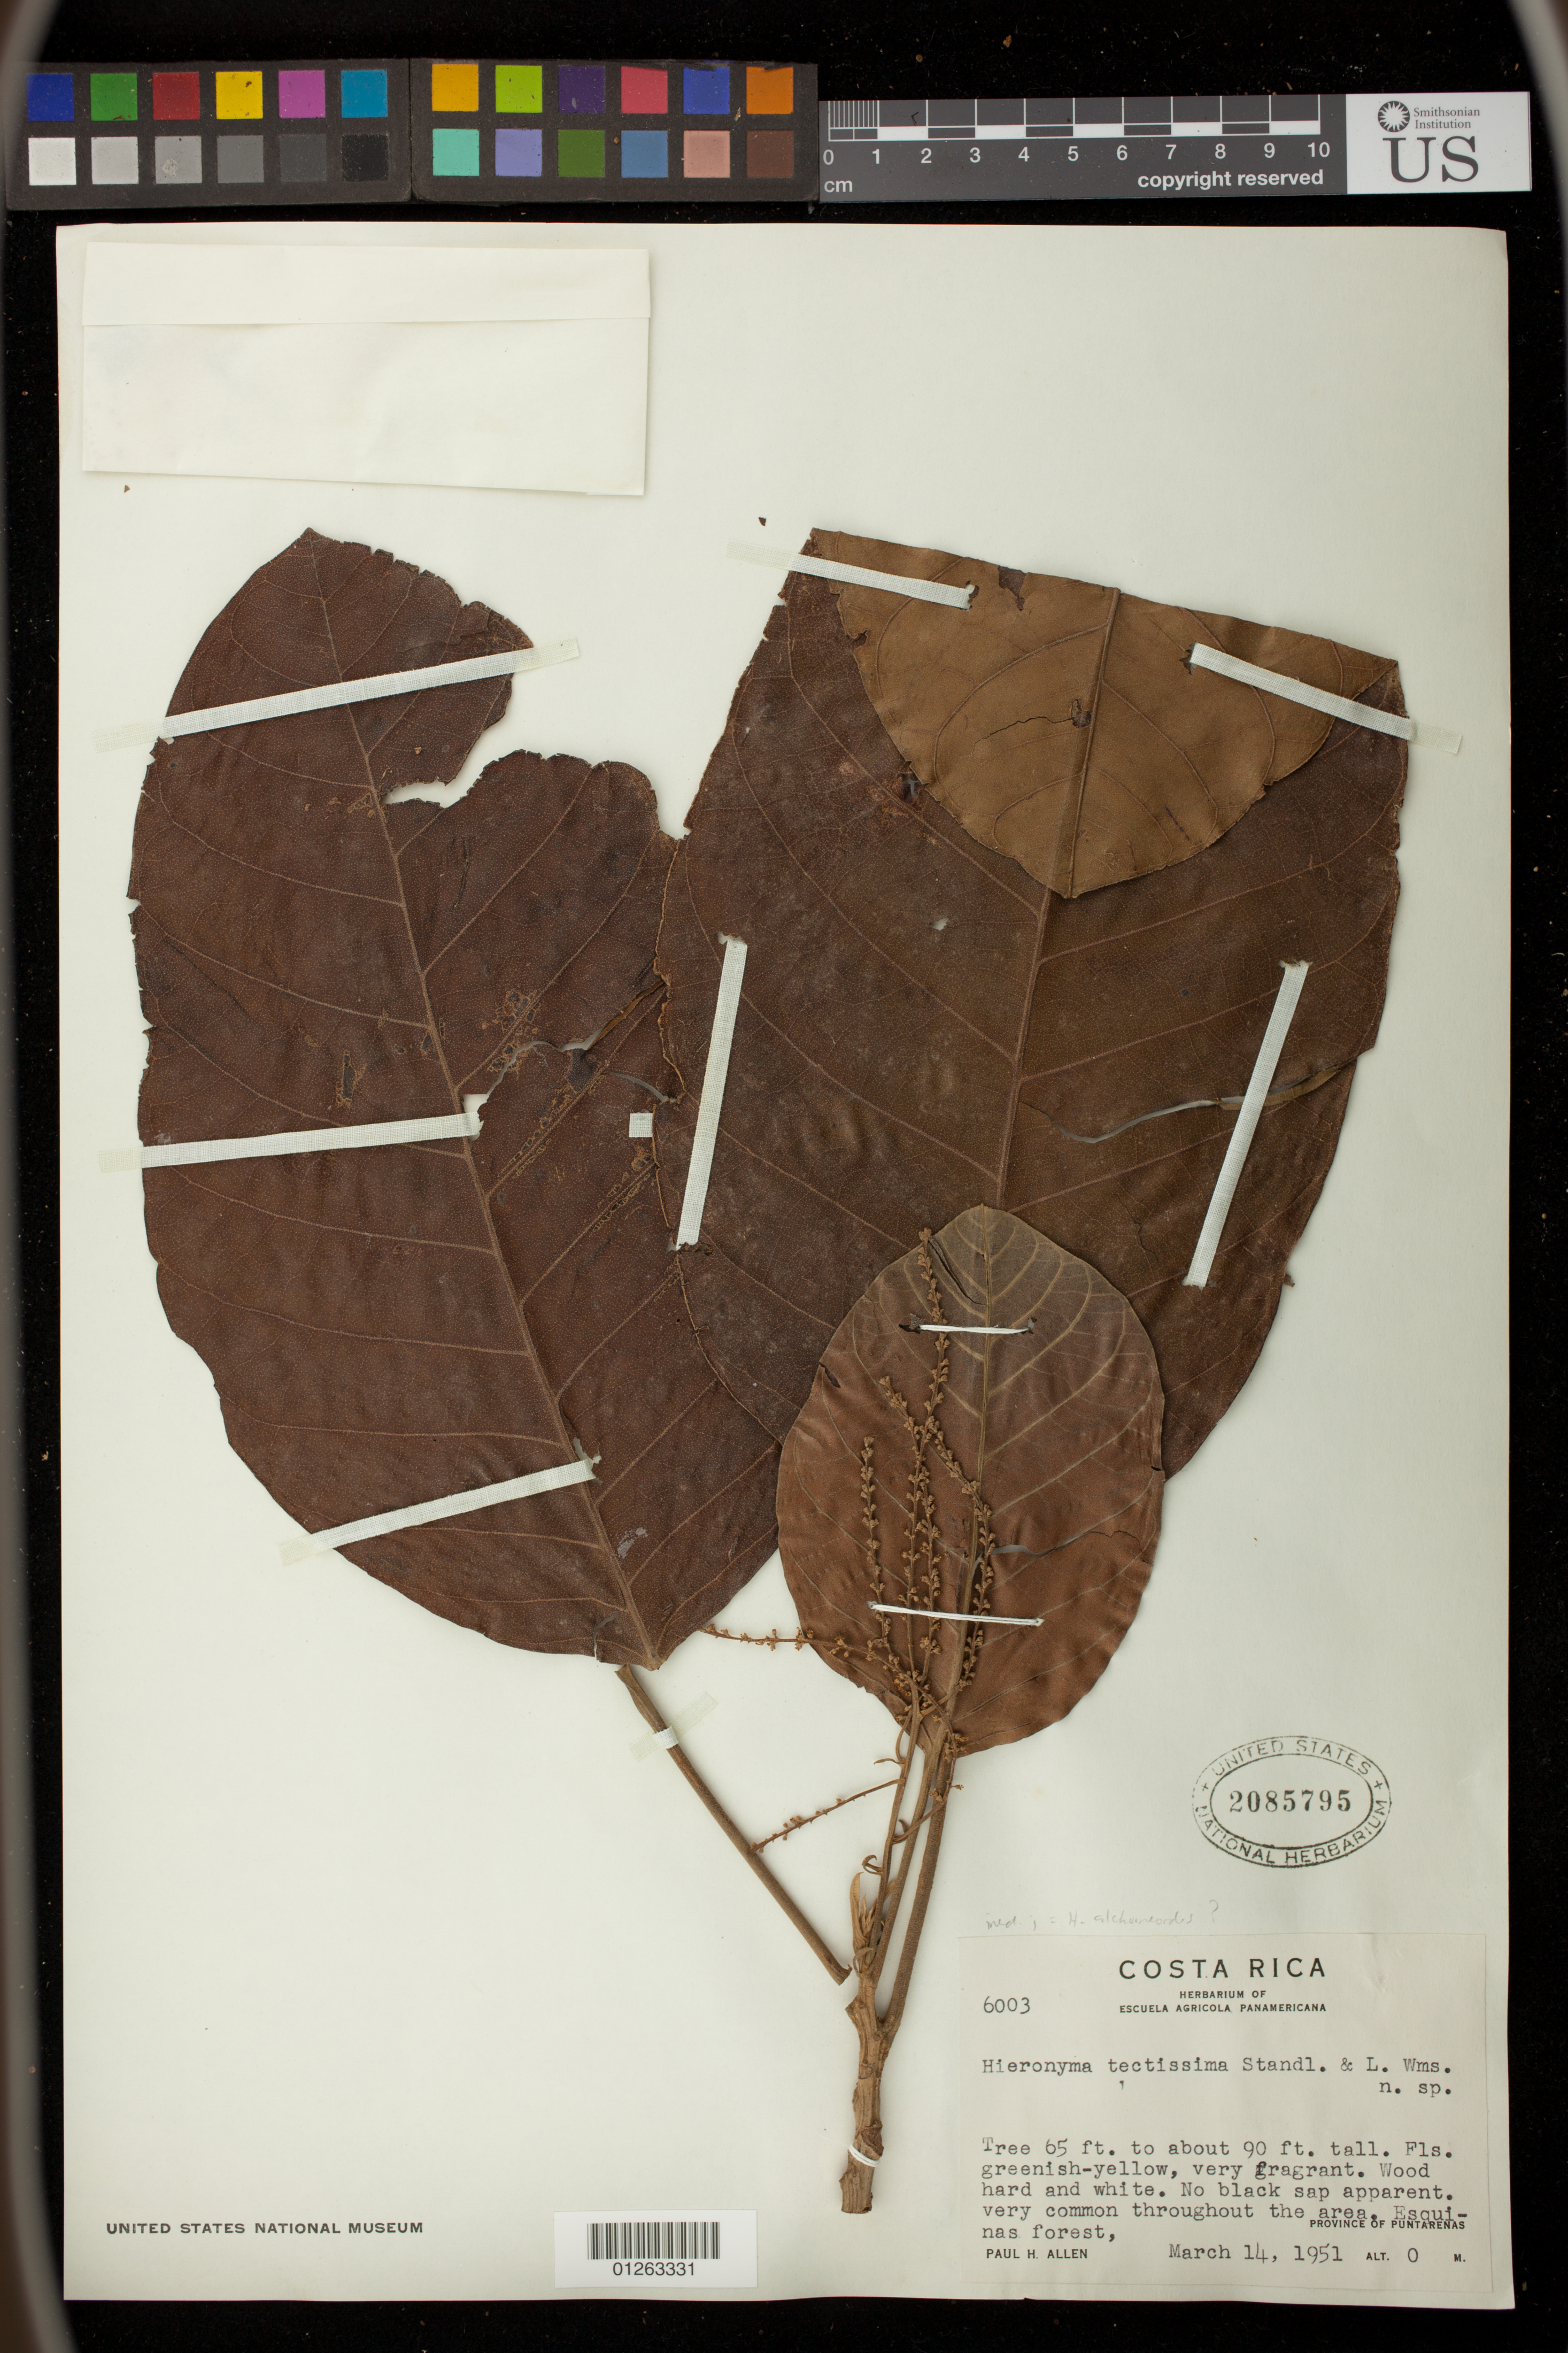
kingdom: Plantae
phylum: Tracheophyta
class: Magnoliopsida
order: Malpighiales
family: Phyllanthaceae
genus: Hieronyma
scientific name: Hieronyma alchorneoides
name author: Allemão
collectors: P. H. Allen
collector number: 6003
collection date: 1951-03-14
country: Costa Rica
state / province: Puntarenas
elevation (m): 3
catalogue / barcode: US 2085795